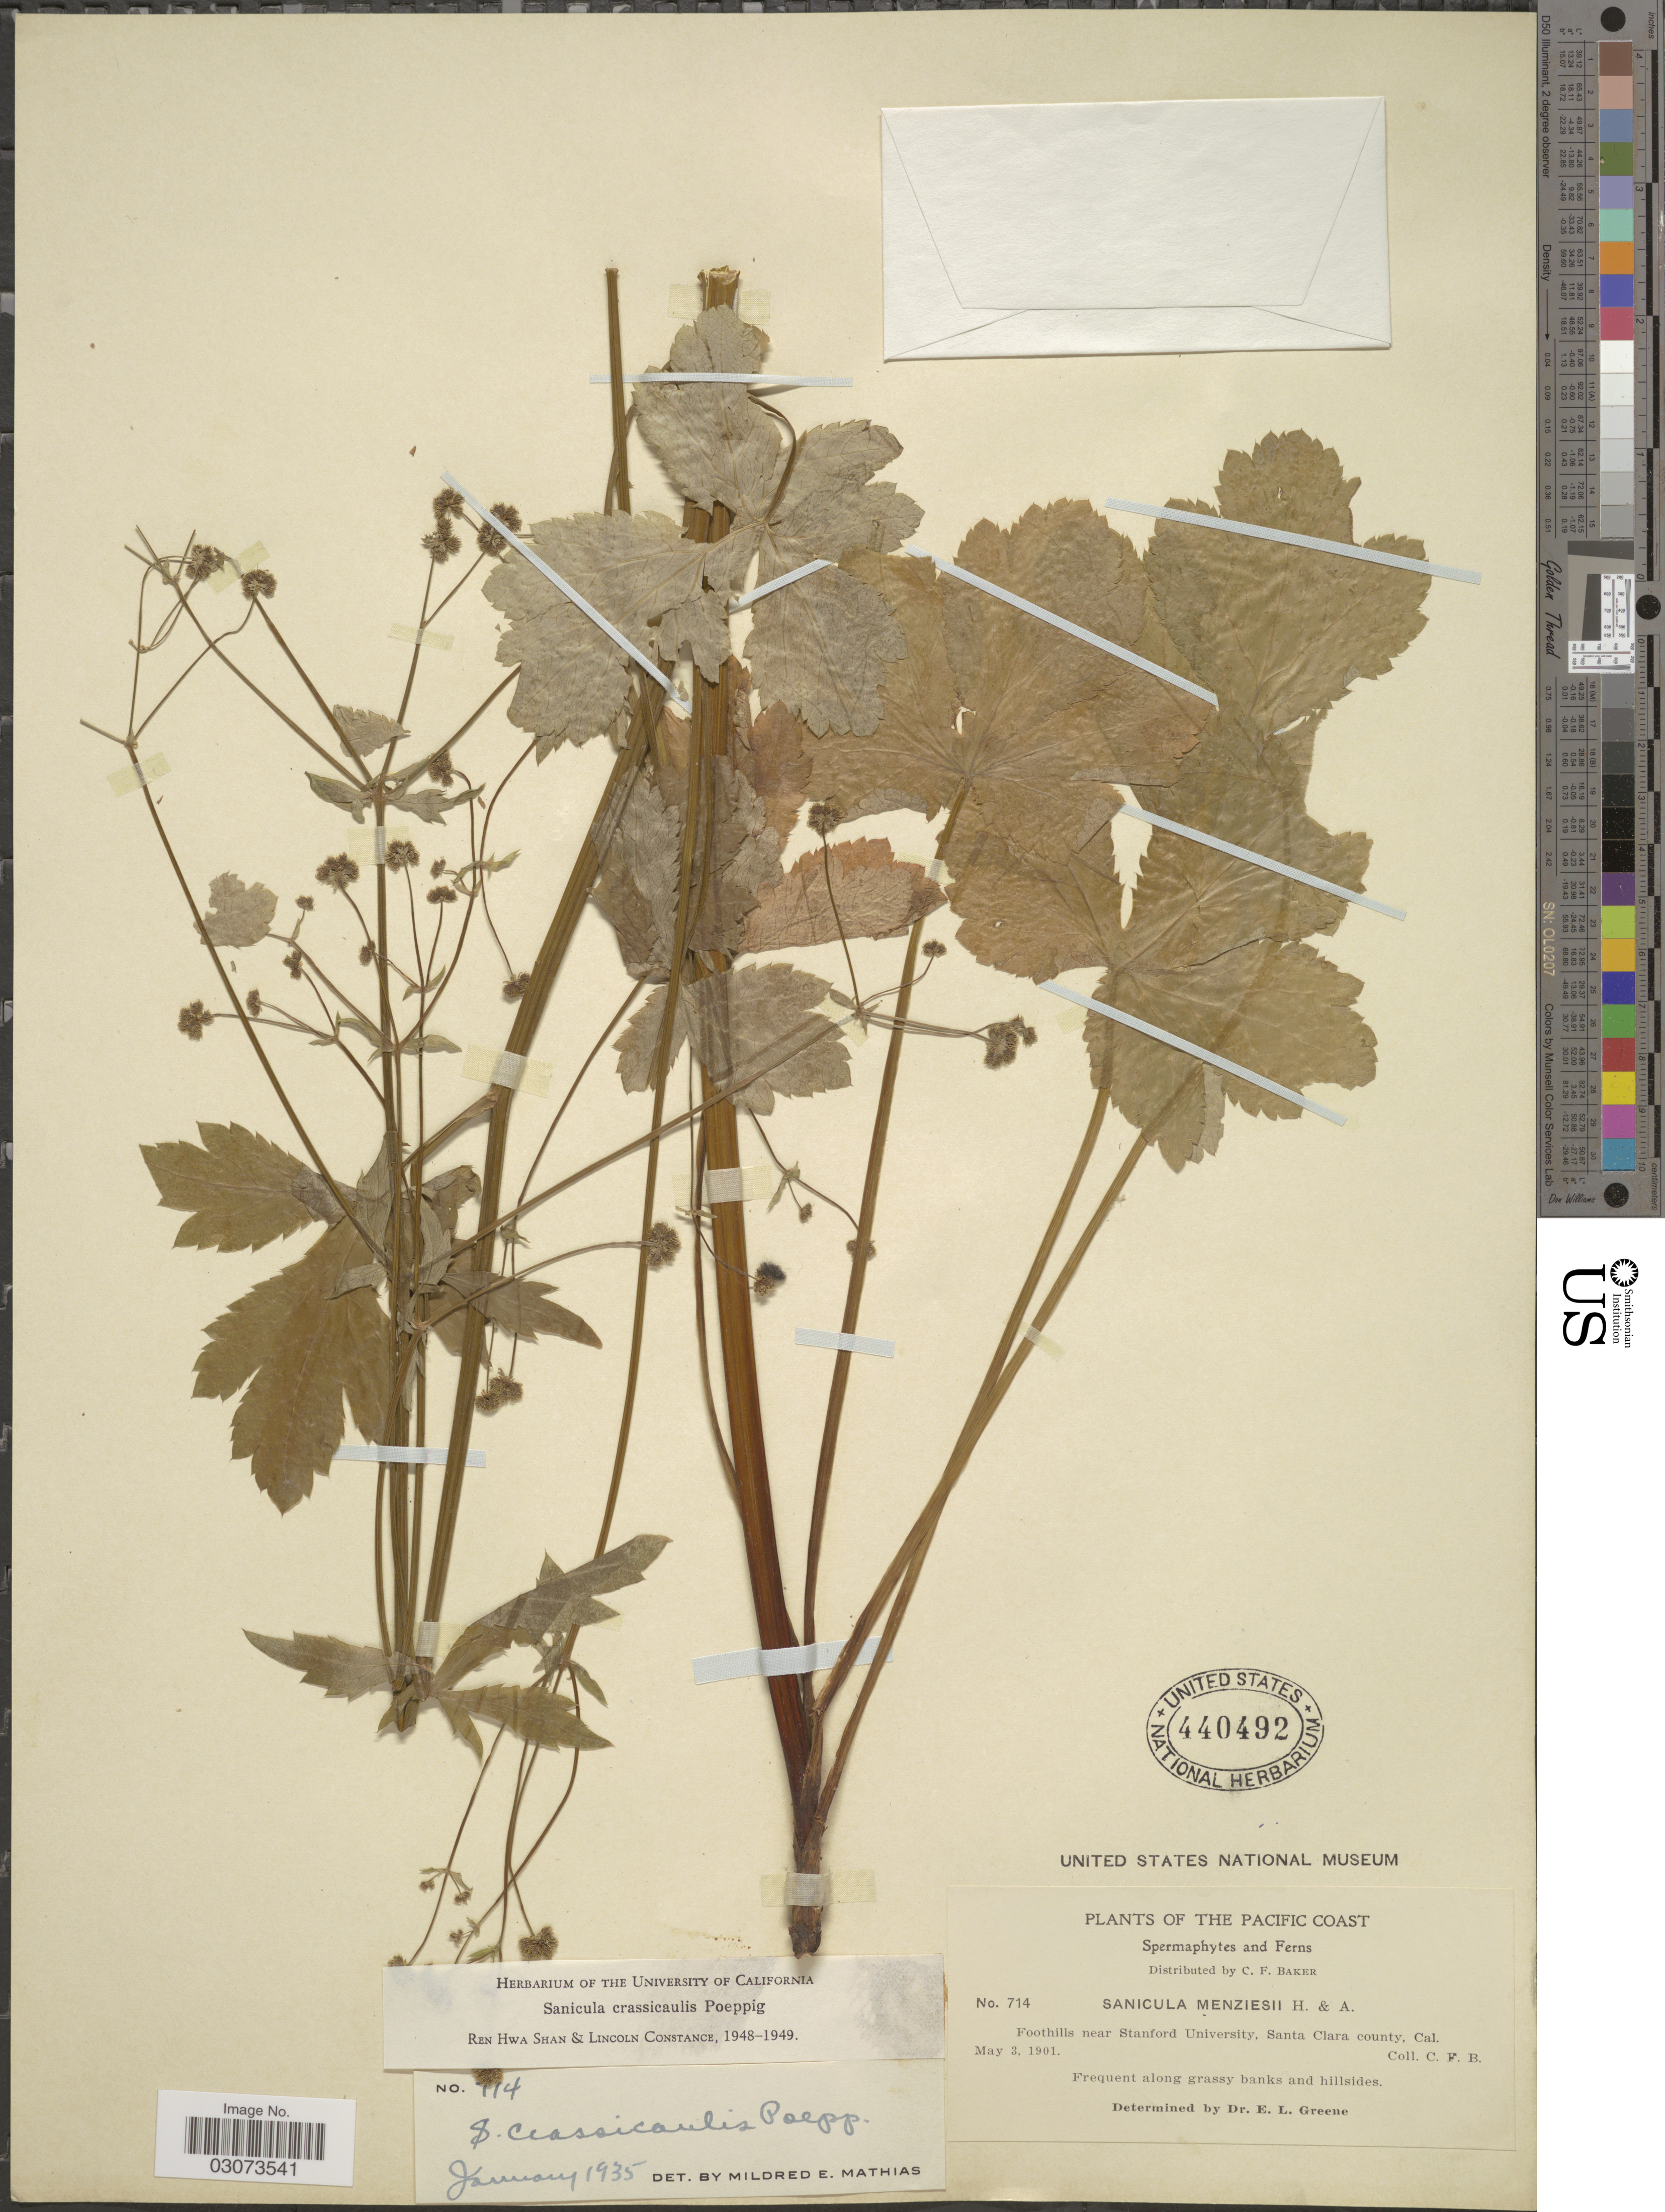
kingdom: Plantae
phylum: Tracheophyta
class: Magnoliopsida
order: Apiales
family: Apiaceae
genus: Sanicula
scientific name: Sanicula crassicaulis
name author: Poepp. ex DC.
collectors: C. F. Baker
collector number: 714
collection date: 1901-05-03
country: United States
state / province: California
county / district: Santa Clara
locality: Pacific Coast. Foothills near Stanford University, Santa Clara county.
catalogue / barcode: US 440492